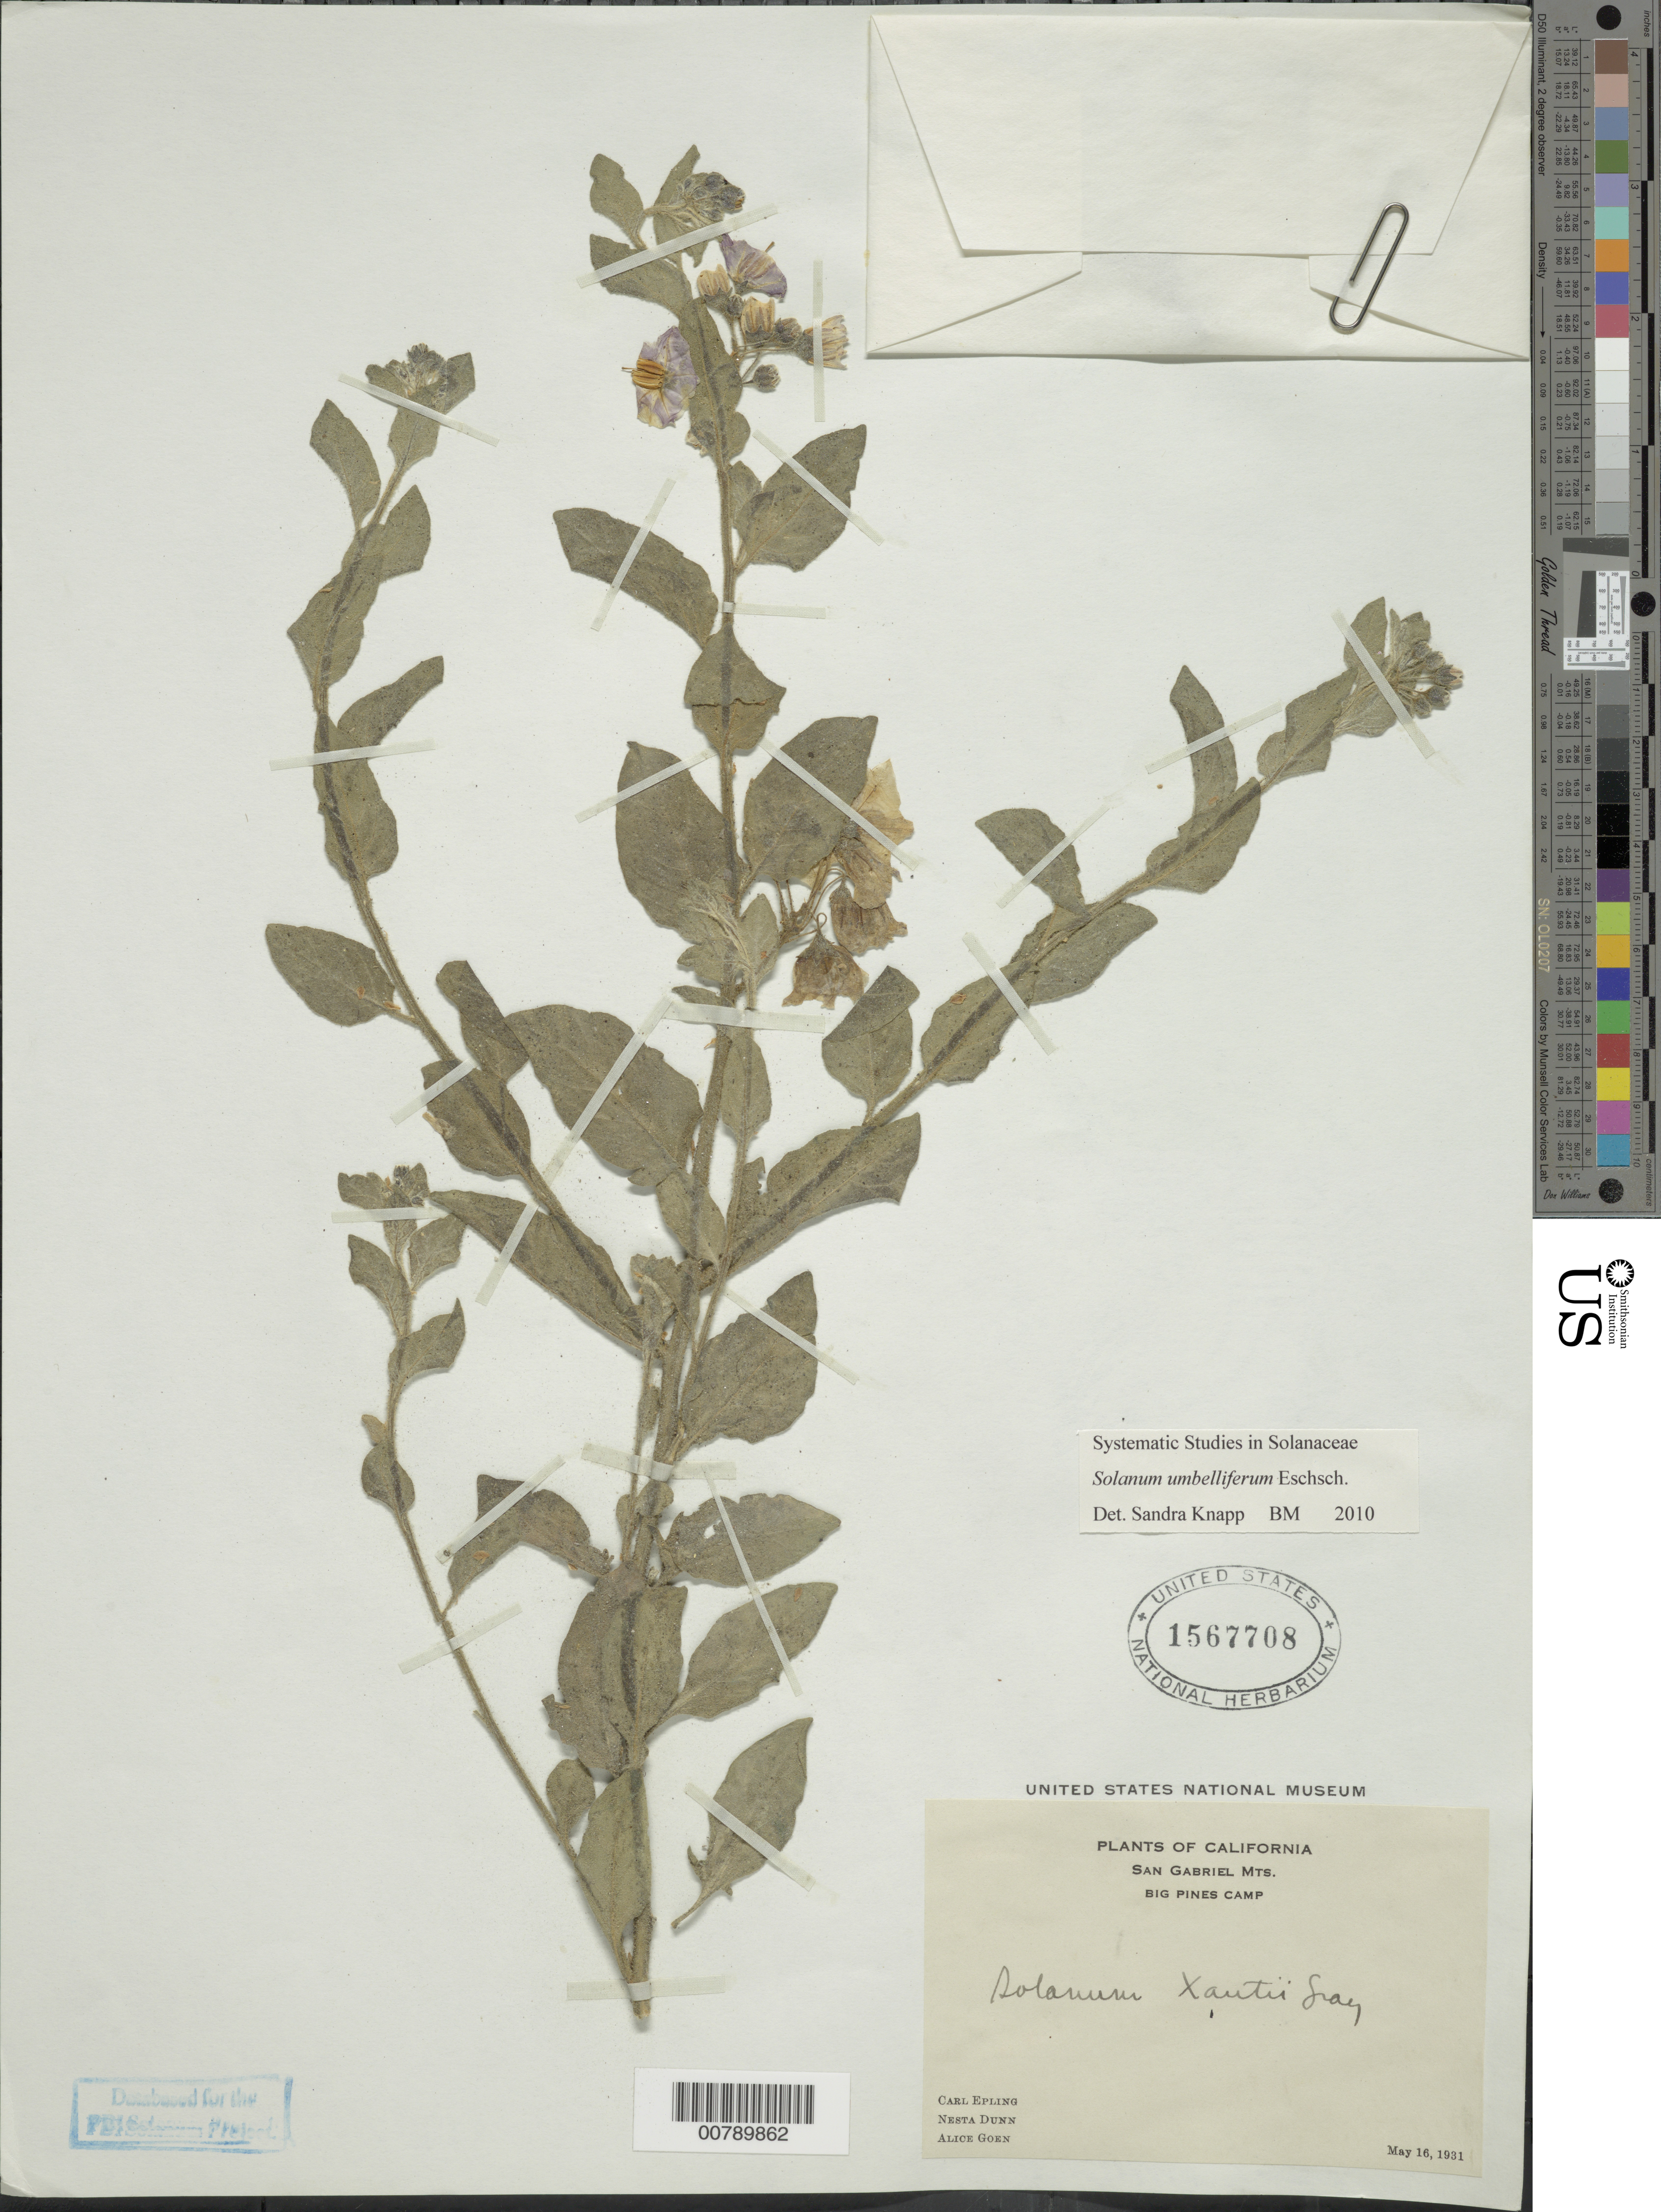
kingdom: Plantae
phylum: Tracheophyta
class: Magnoliopsida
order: Solanales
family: Solanaceae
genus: Solanum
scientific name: Solanum umbelliferum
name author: Eschsch.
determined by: Knapp, S. D.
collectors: C. C. Epling, N. Dunn & A. Goen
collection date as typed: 16 May 1931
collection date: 1931-05-16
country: United States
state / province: California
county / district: Los Angeles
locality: Big Pines Camp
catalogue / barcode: US 1567708